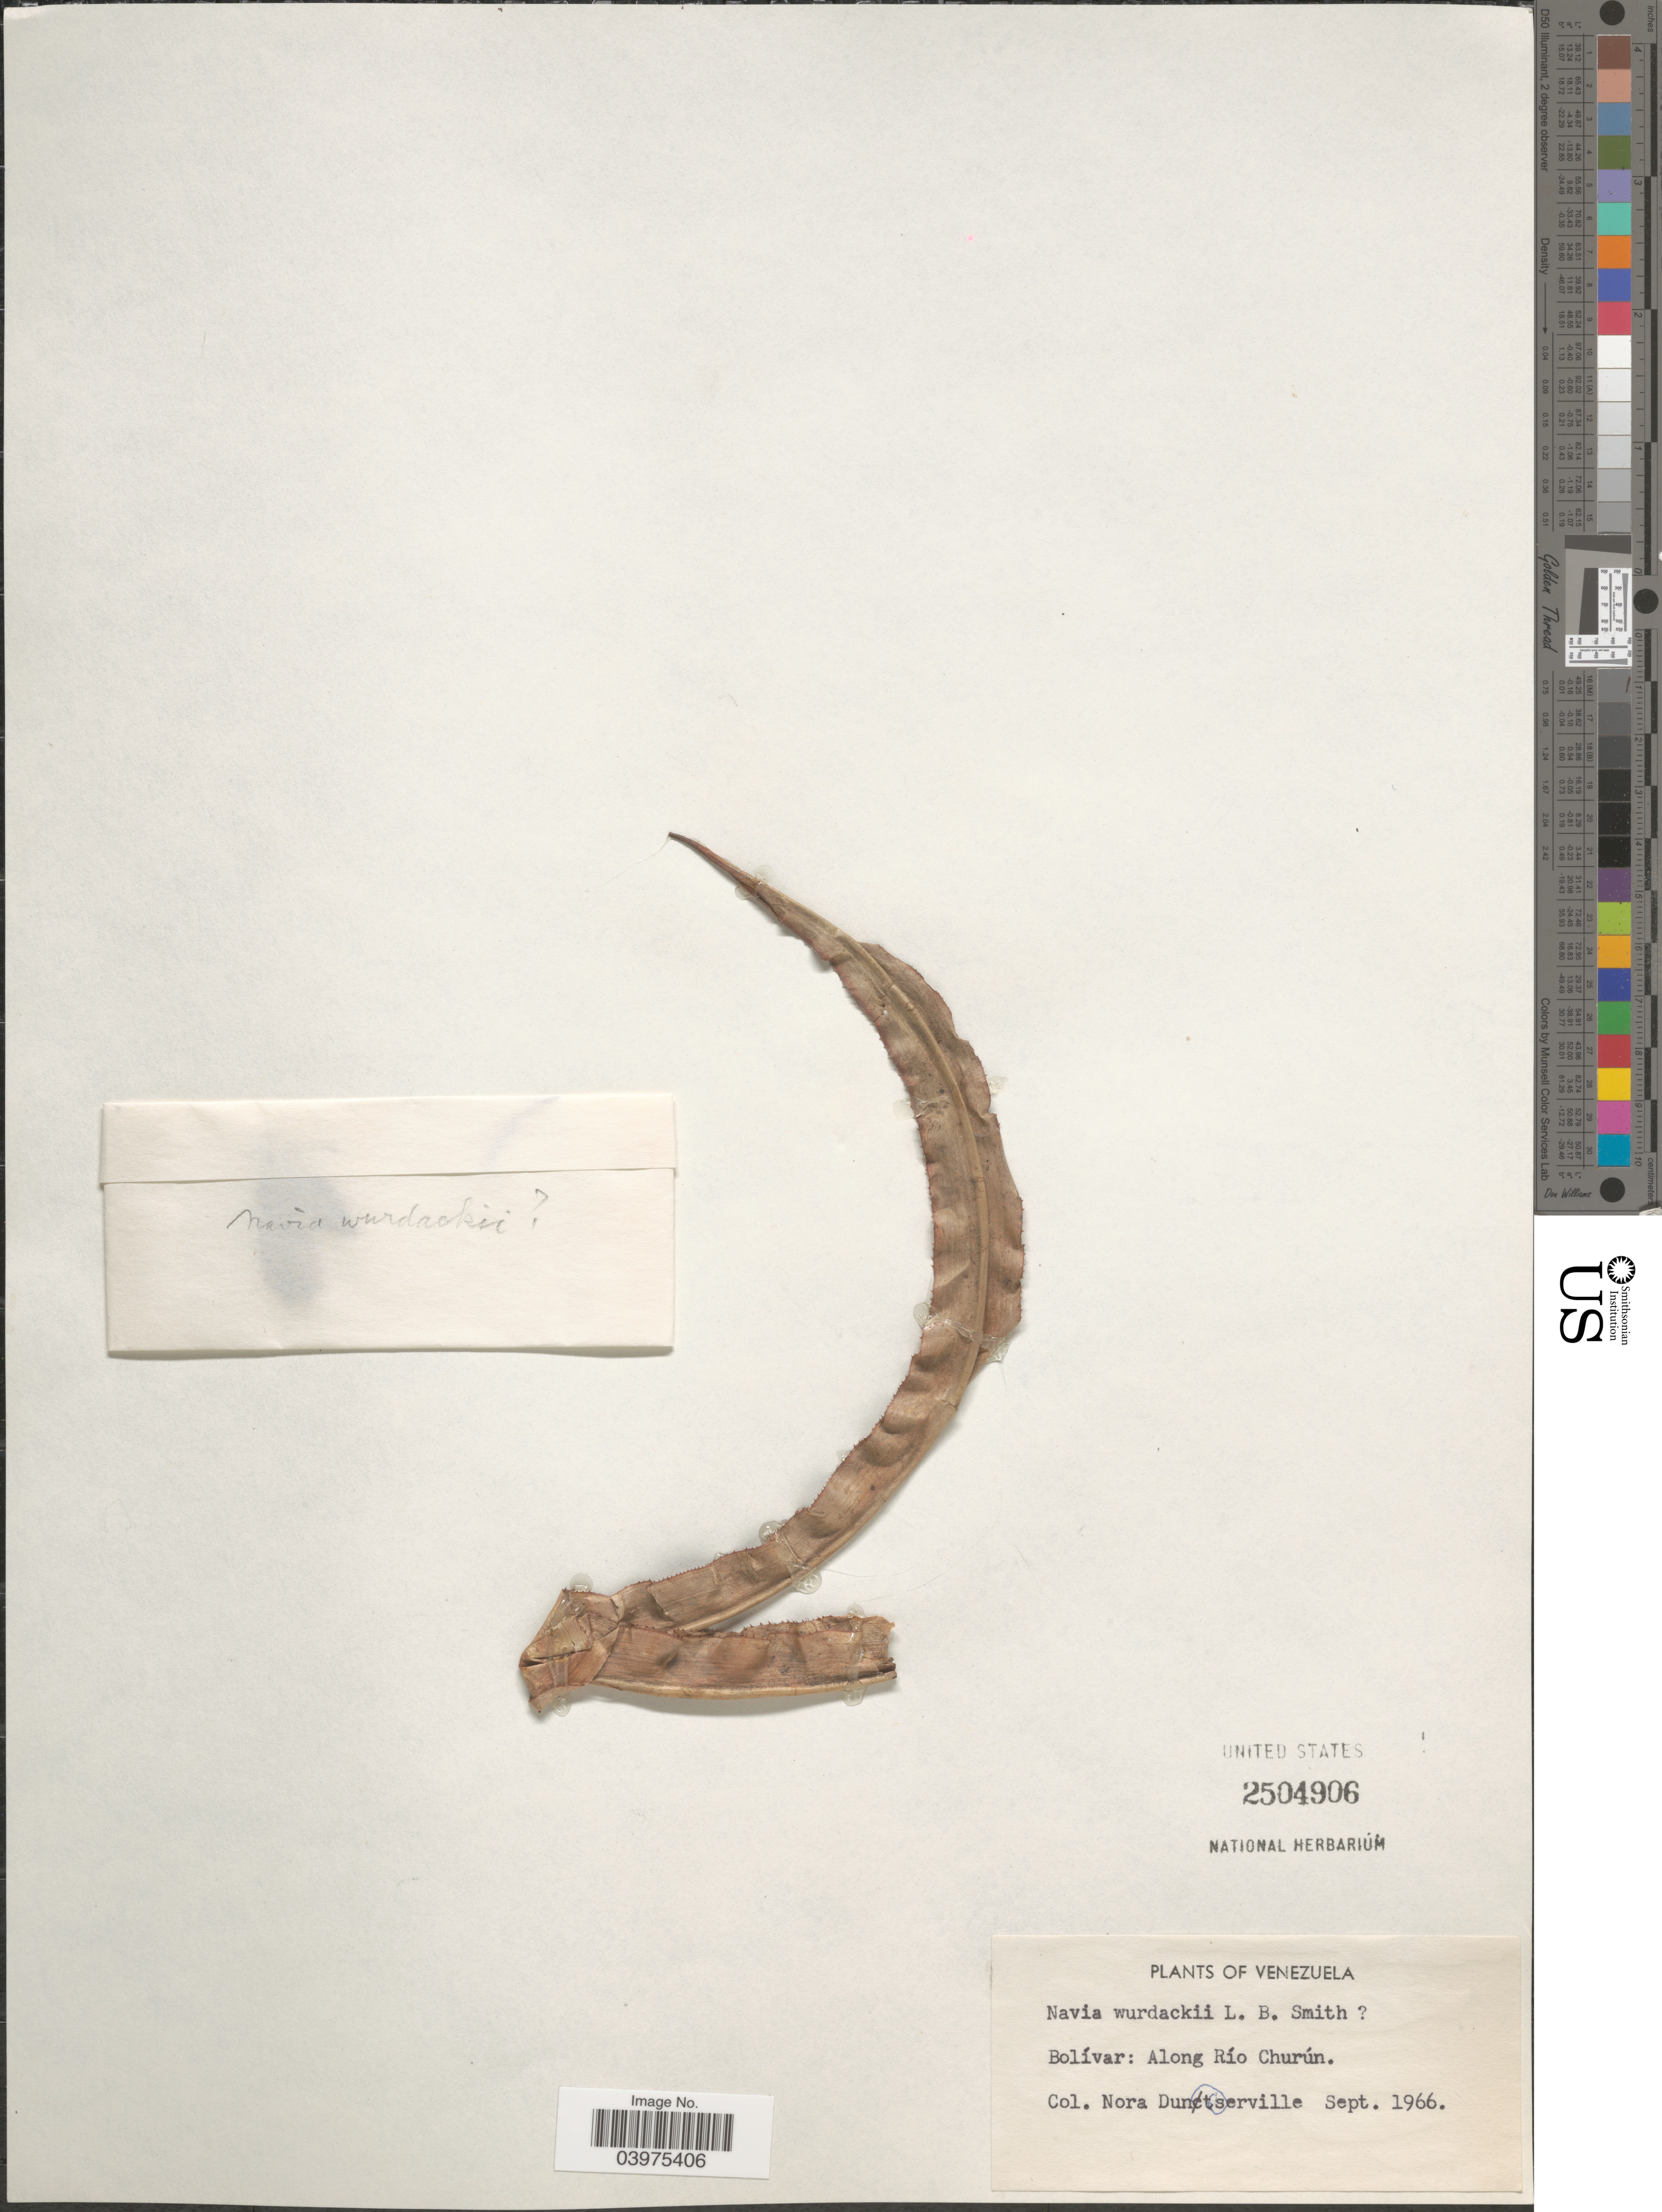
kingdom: Plantae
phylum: Tracheophyta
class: Liliopsida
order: Poales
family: Bromeliaceae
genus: Navia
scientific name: Navia sp.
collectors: N. Dunsterville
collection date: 1966-09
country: Venezuela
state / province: Bolivar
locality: Along Río Churún.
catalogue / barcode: US 2504906